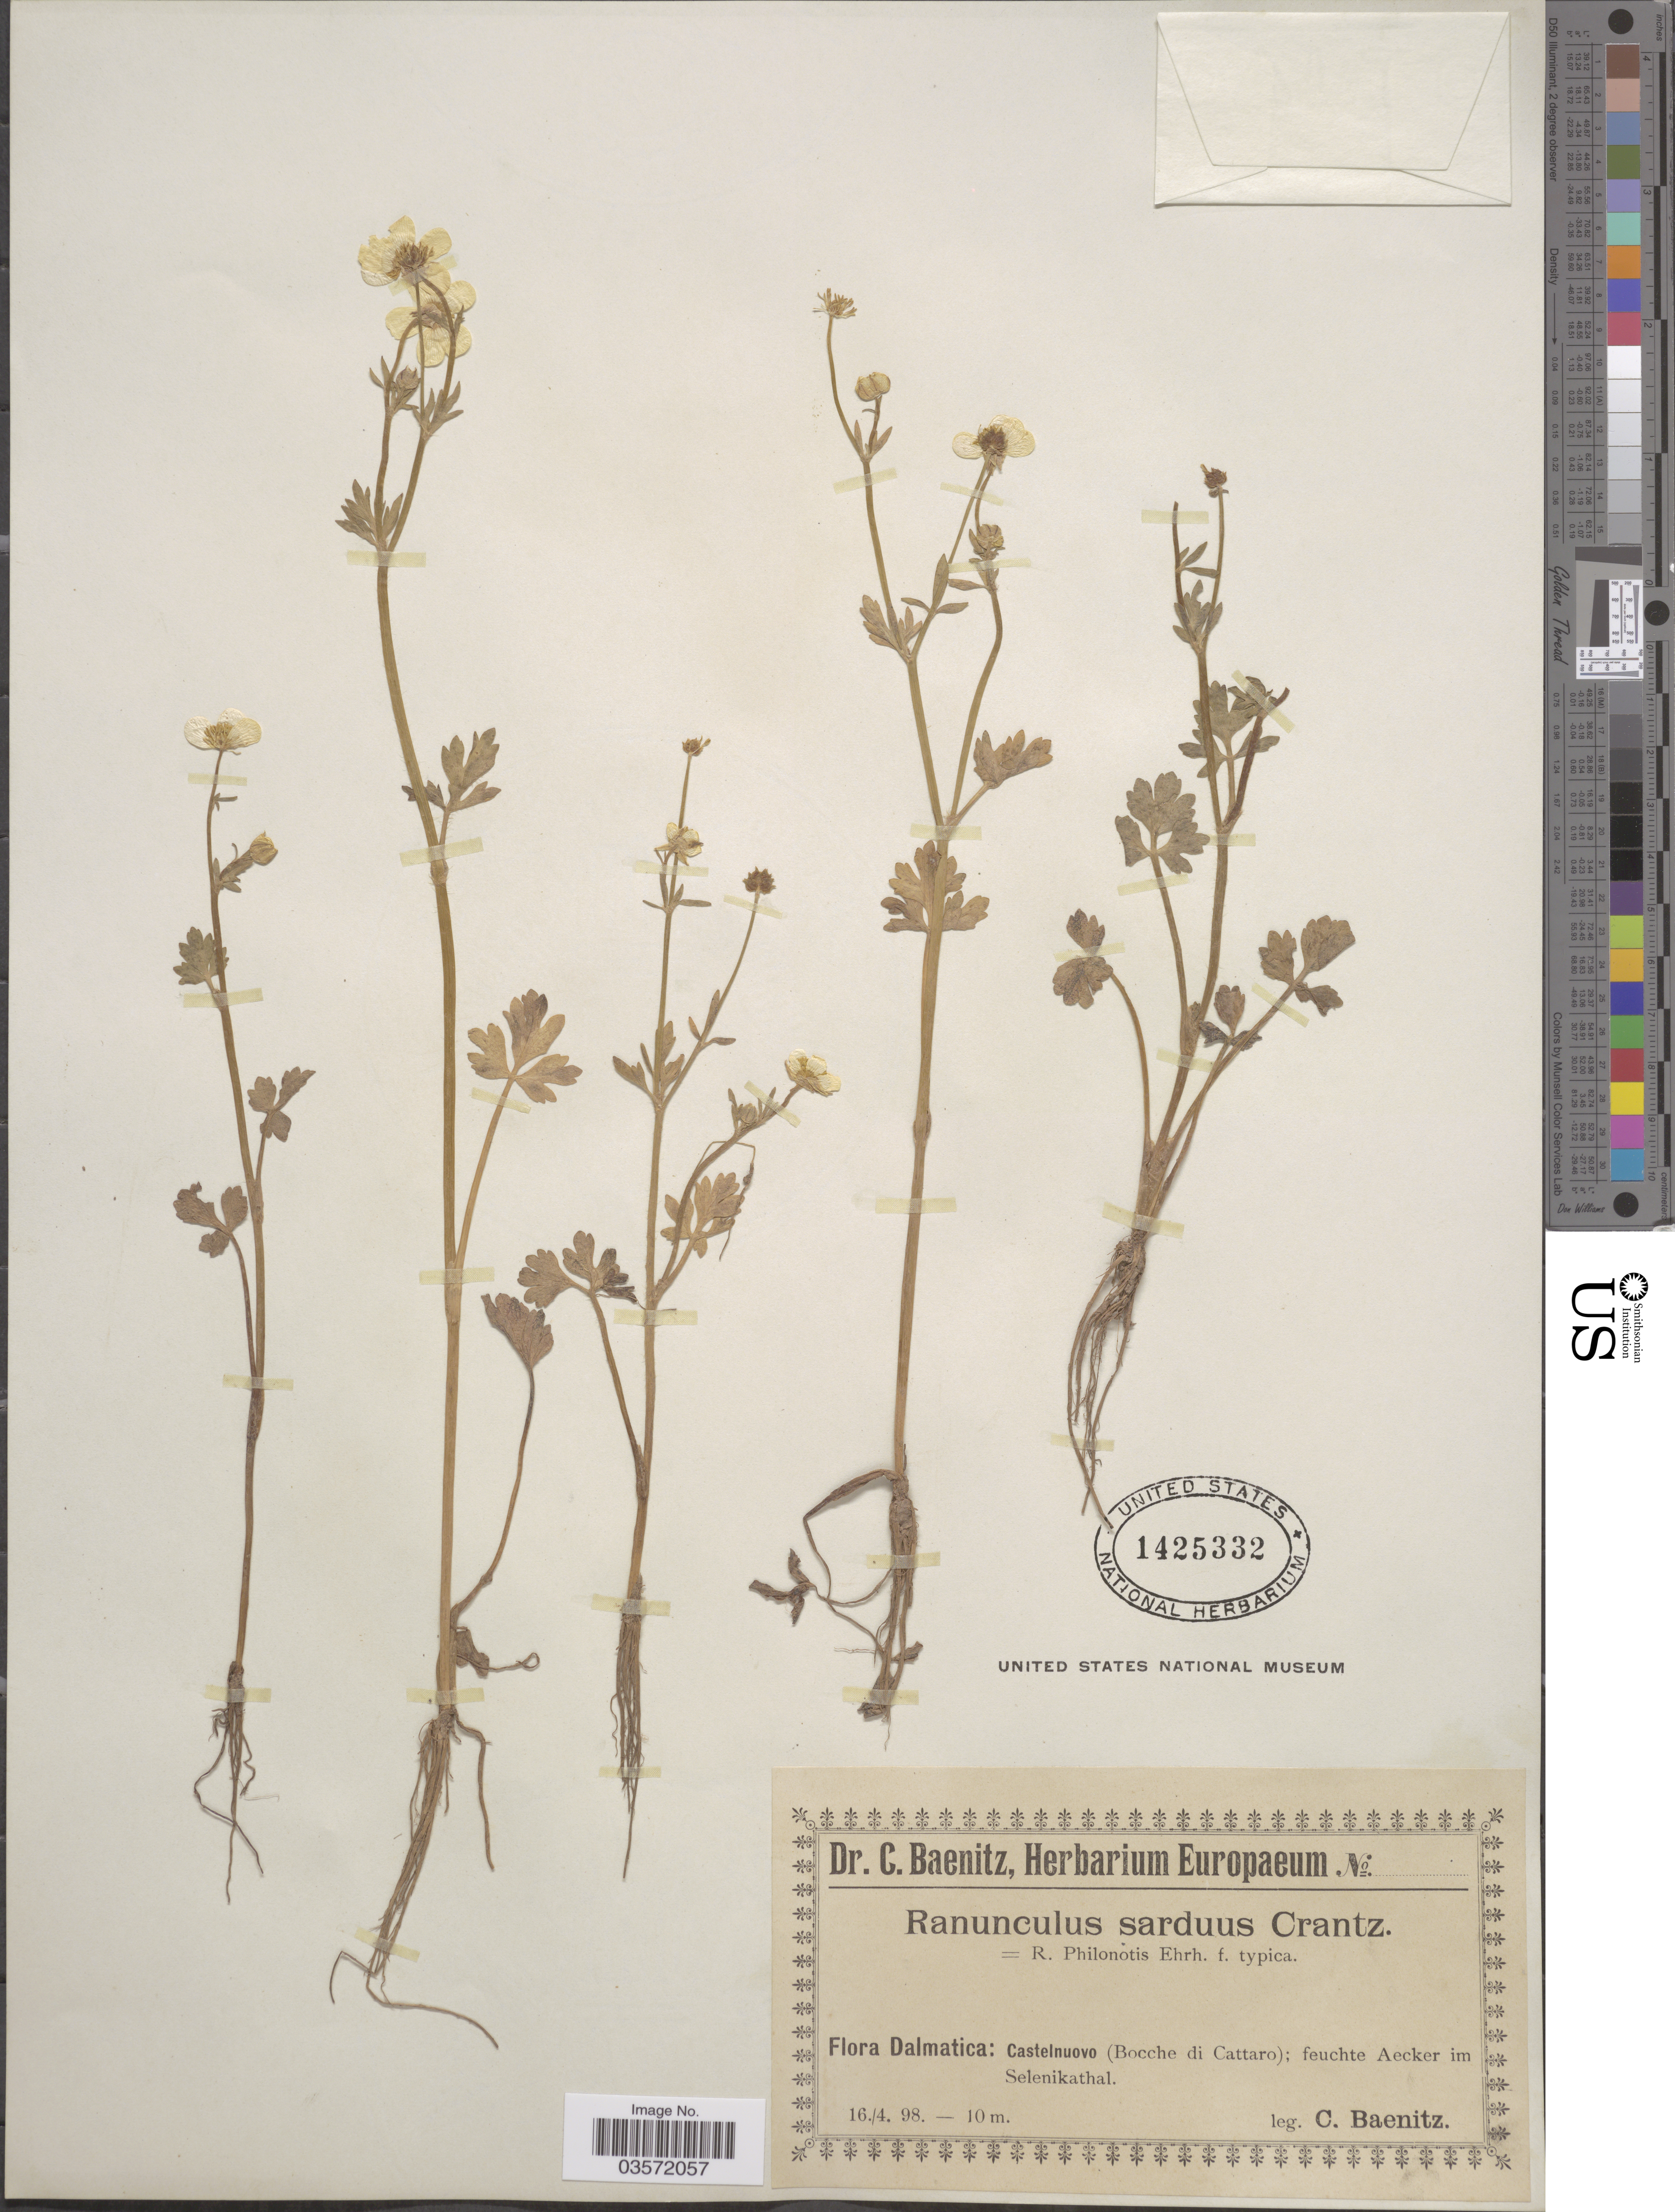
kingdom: Plantae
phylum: Tracheophyta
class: Magnoliopsida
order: Ranunculales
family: Ranunculaceae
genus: Ranunculus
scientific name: Ranunculus sardous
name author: Crantz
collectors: C. G. Baenitz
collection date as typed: Transcribed d/m/y: 16/4/98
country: Montenegro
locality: Dalmatica: Castelnuovo (Bocche di Cattaro): feuchte Aecker im Selenikathal.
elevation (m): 10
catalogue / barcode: US 1425332